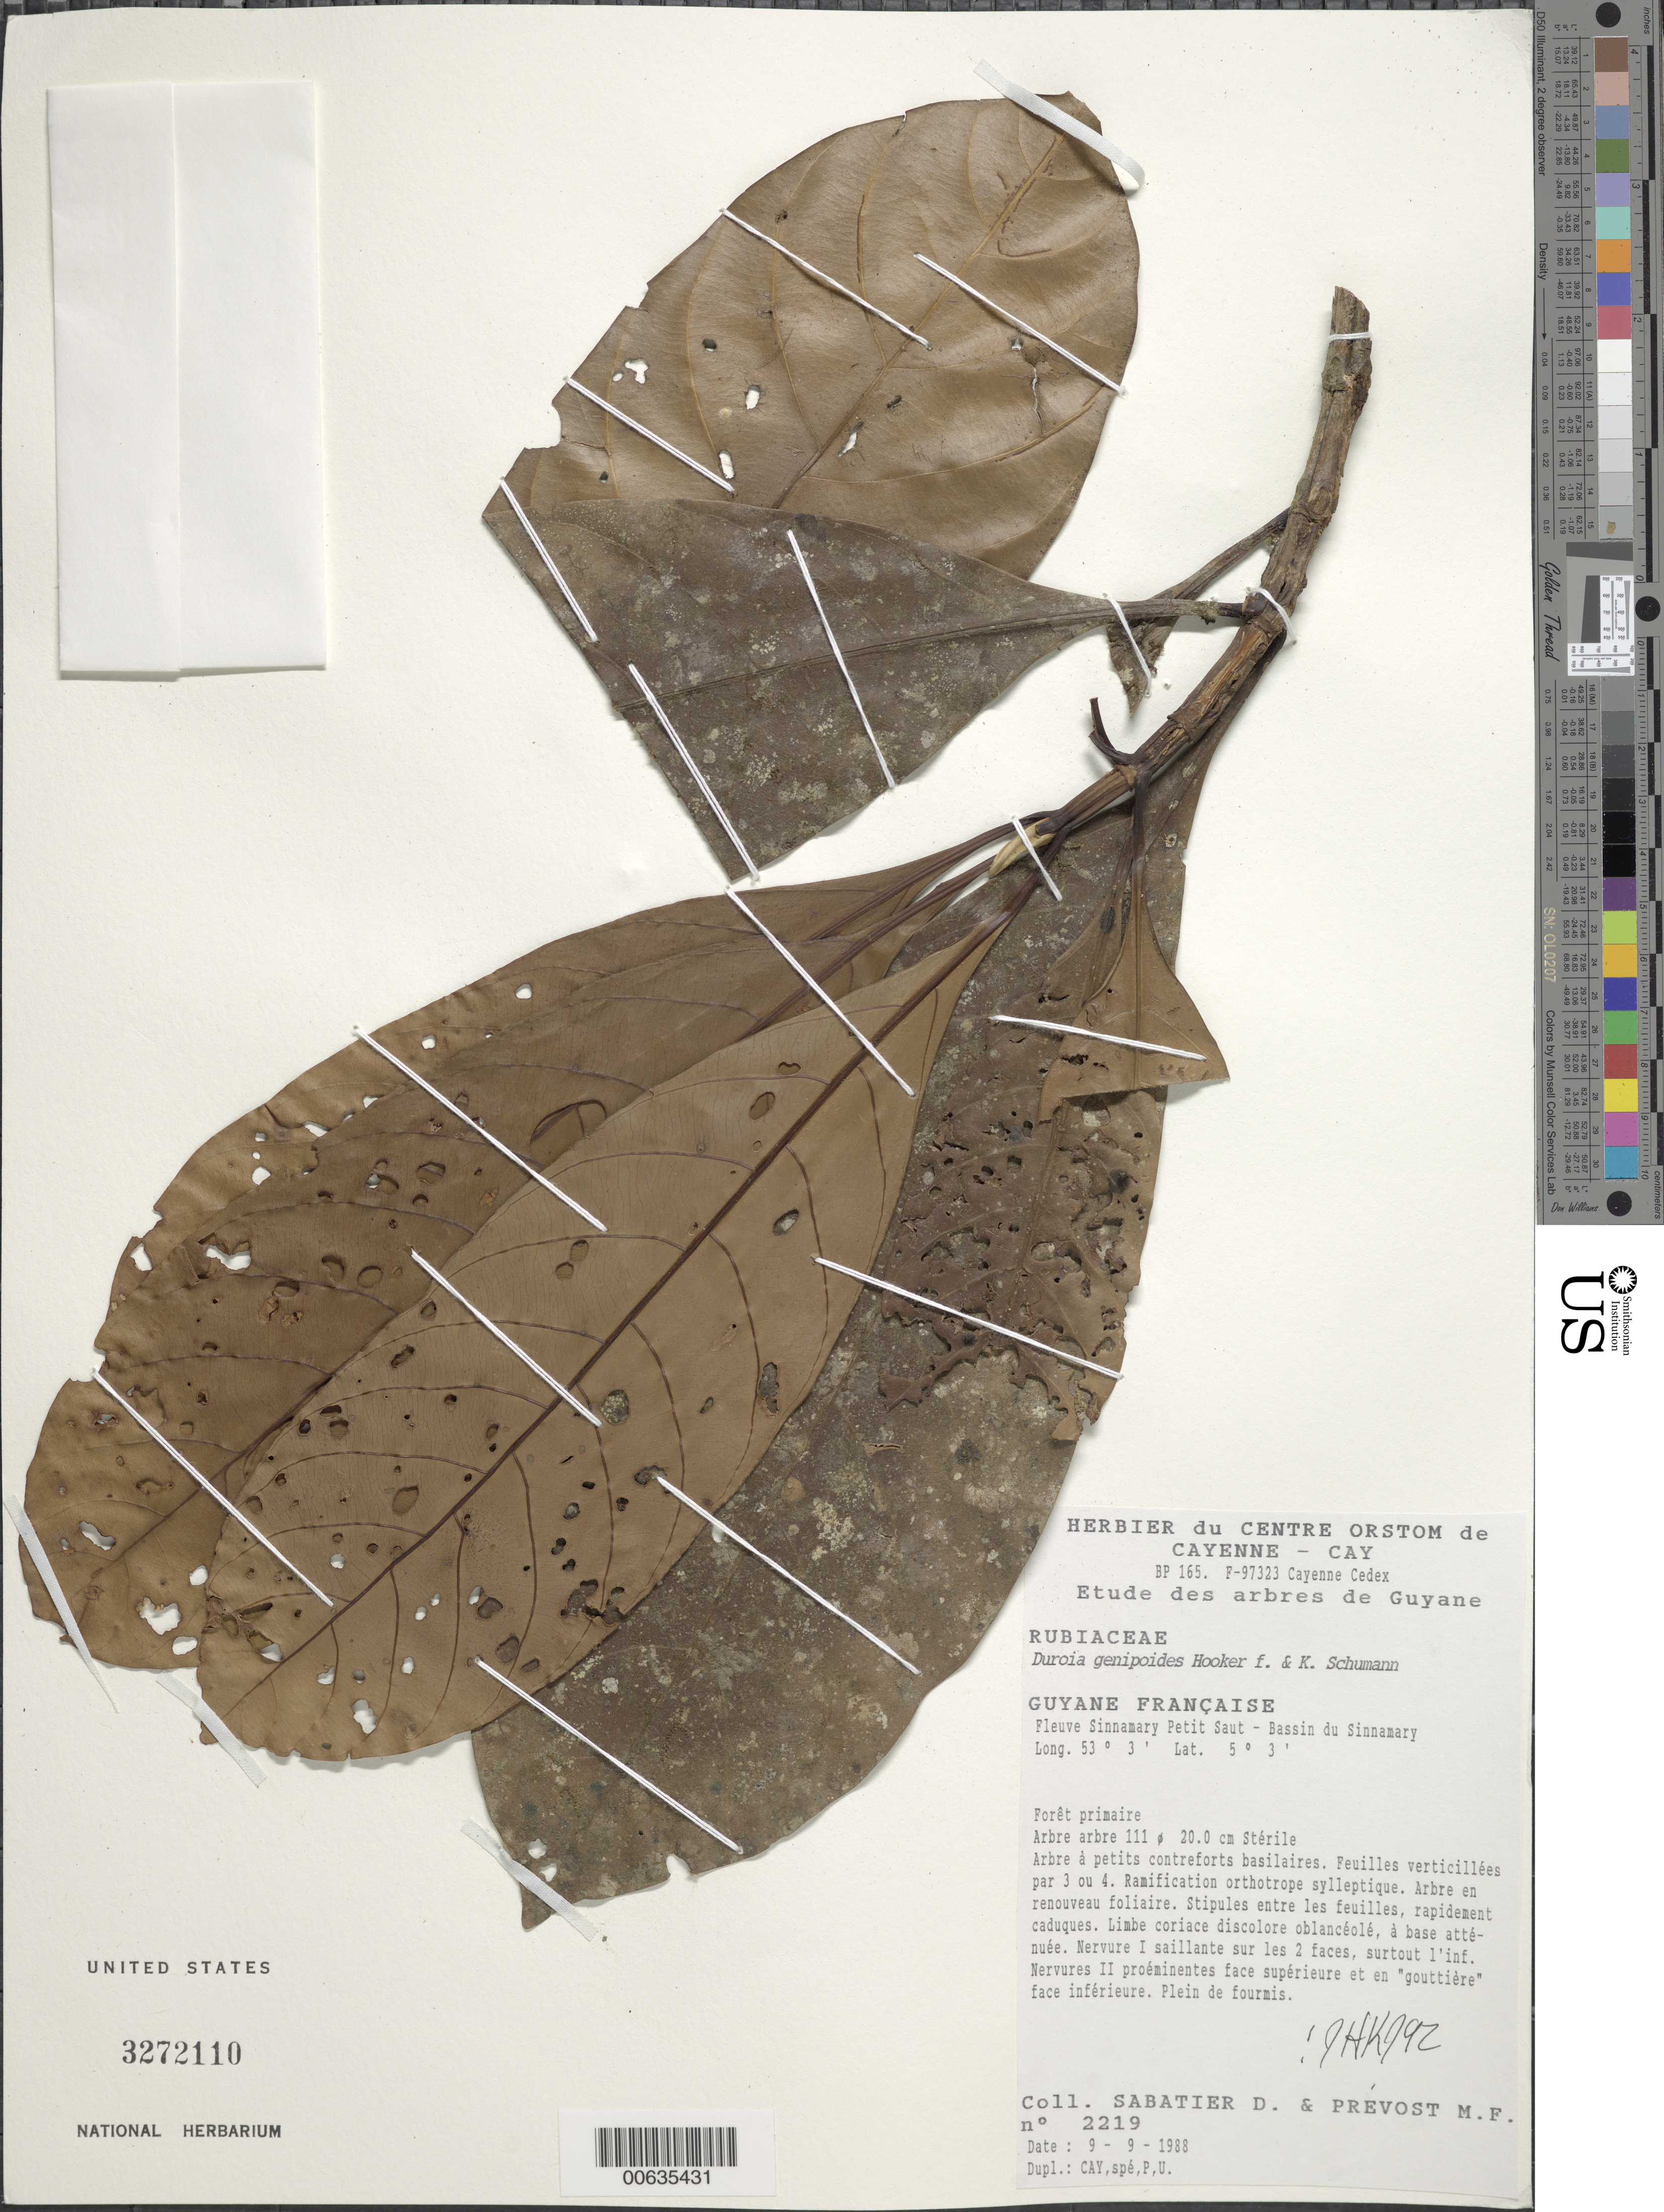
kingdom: Plantae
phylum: Tracheophyta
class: Magnoliopsida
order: Gentianales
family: Rubiaceae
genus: Duroia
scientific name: Duroia genipoides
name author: Hook. f. ex K. Schum.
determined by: Kirkbride, J. H.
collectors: D. Sabatier & M.-F. Prévost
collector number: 2219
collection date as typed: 9-Sep-88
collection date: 1988-09-09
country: French Guiana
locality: Petit Saut, Fleuve Sinnamary, Bassin du Sinnamary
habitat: Primary forest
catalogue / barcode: US 3272110